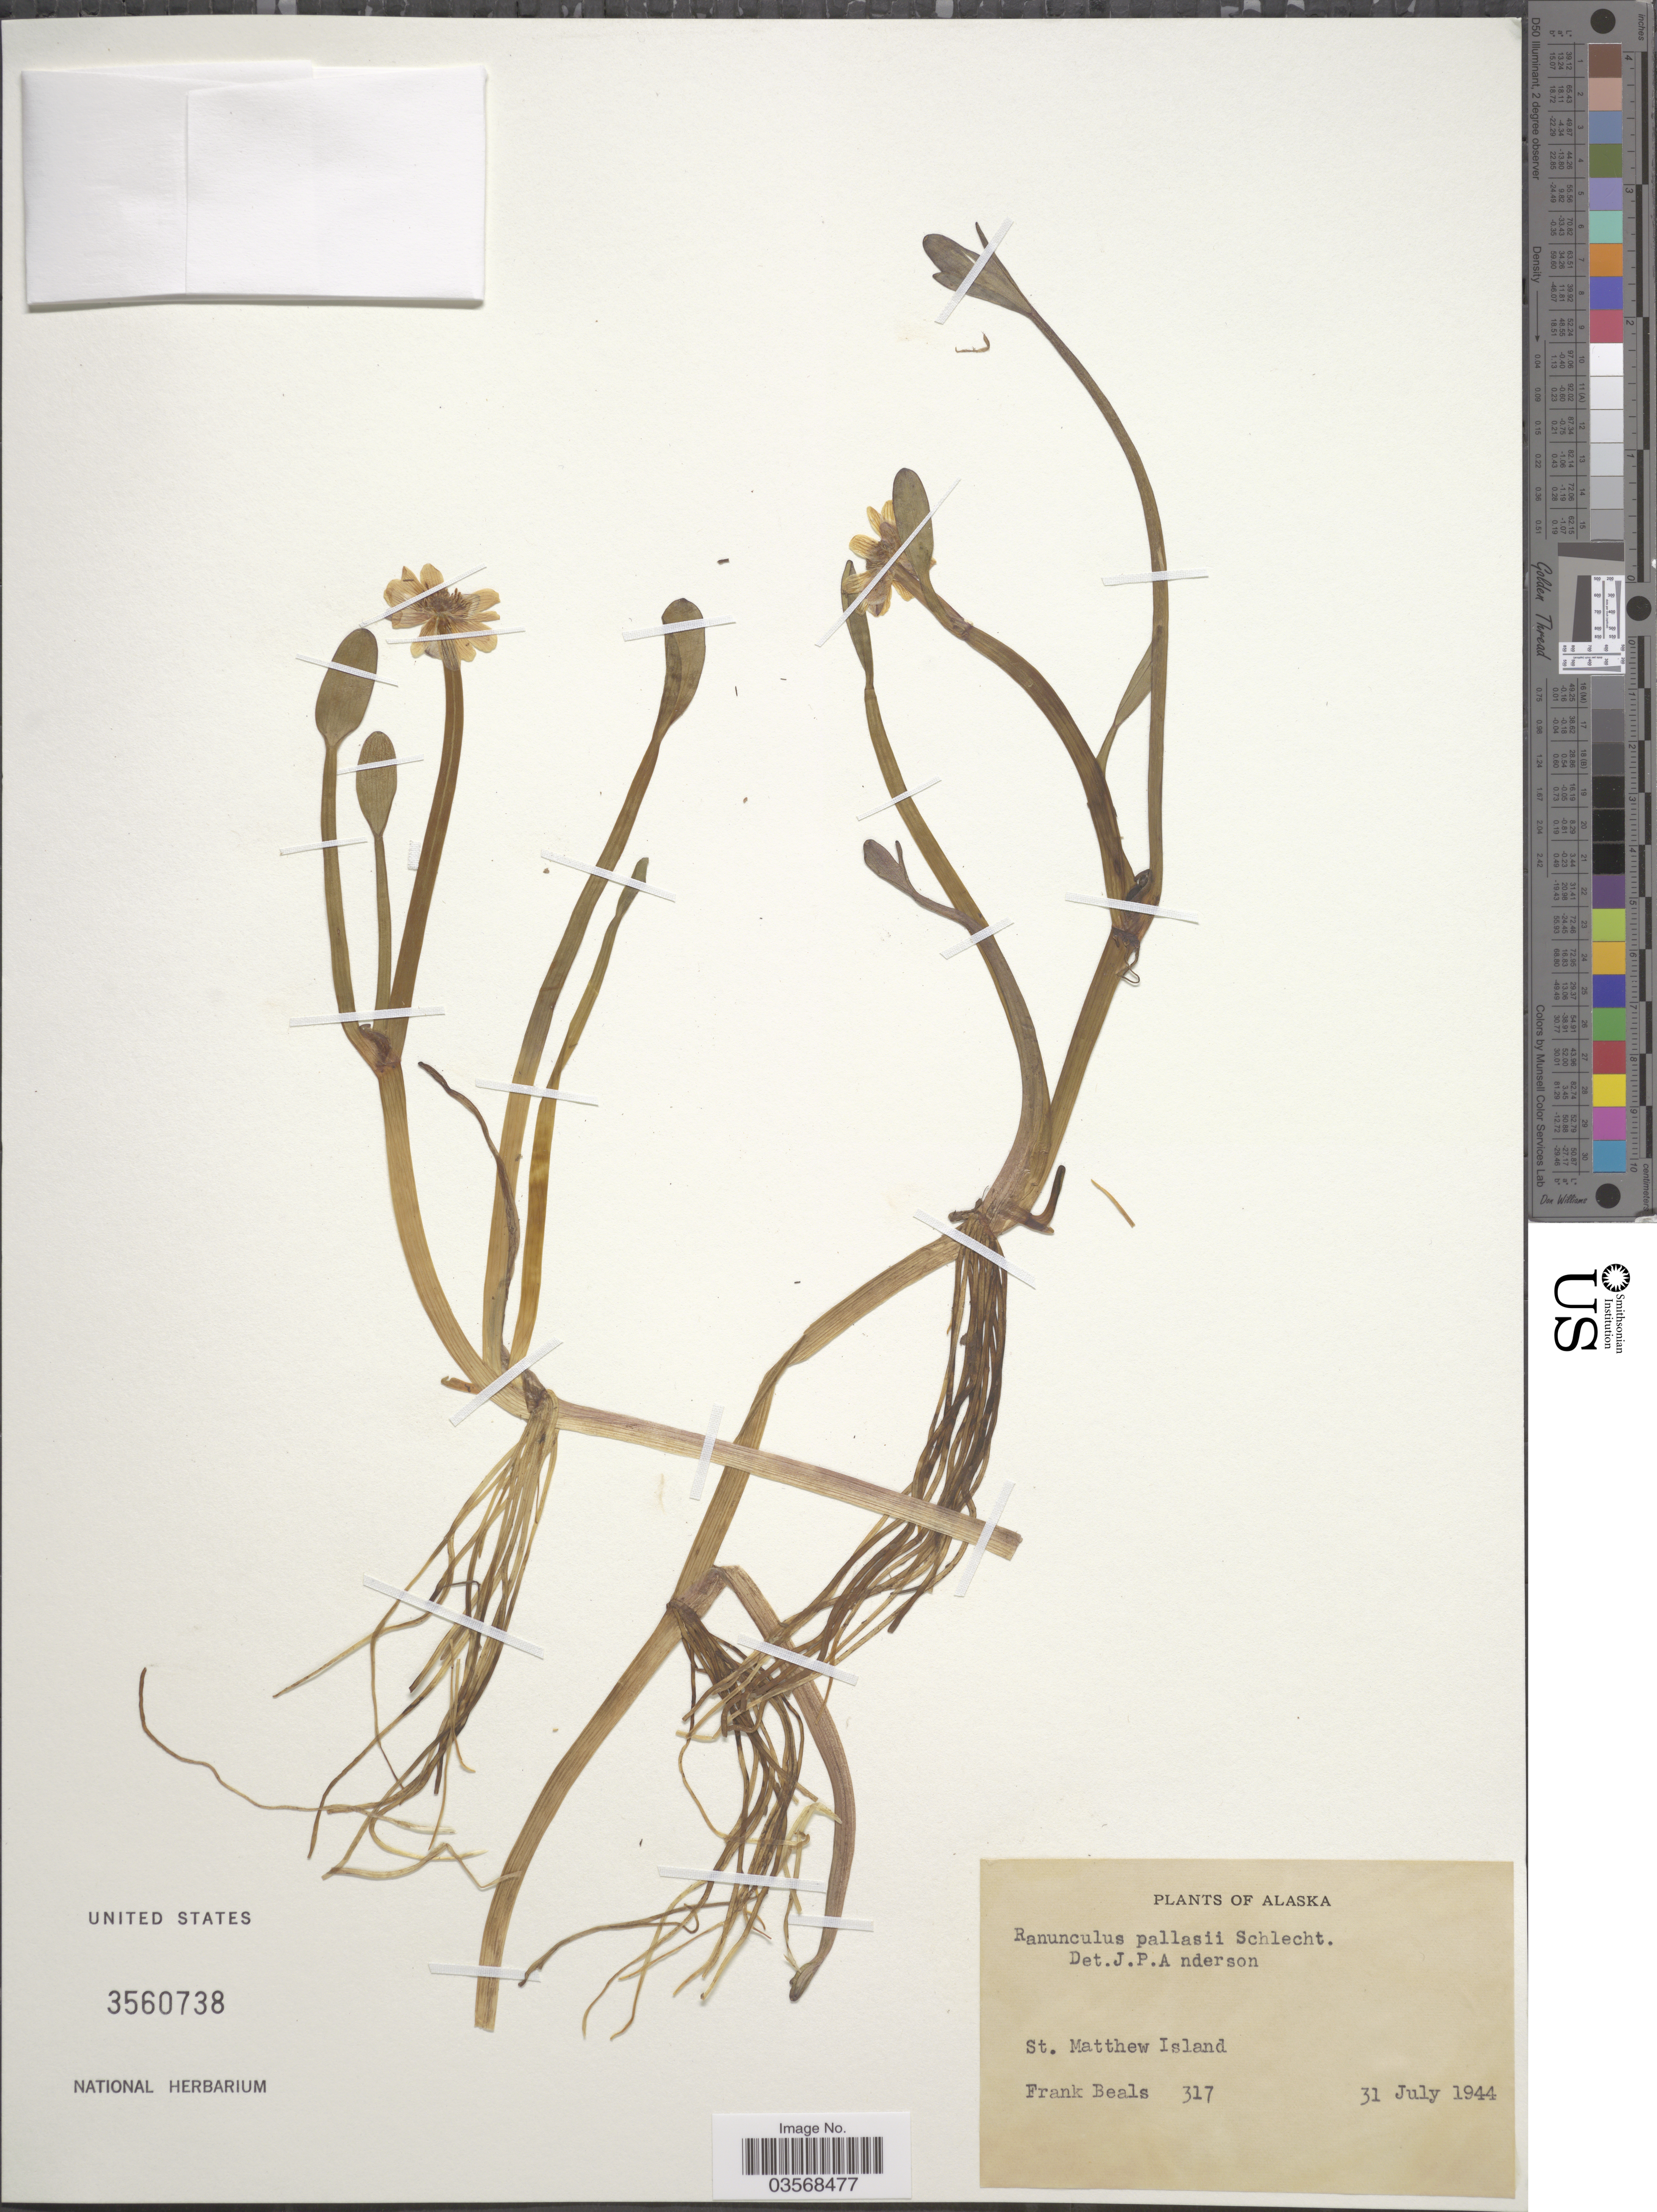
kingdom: Plantae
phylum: Tracheophyta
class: Magnoliopsida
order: Ranunculales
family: Ranunculaceae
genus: Ranunculus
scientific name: Ranunculus pallasii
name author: Schltdl.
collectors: F. Beals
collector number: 317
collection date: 1944-07-31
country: United States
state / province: Alaska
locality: St. Matthew Island.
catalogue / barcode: US 3560738